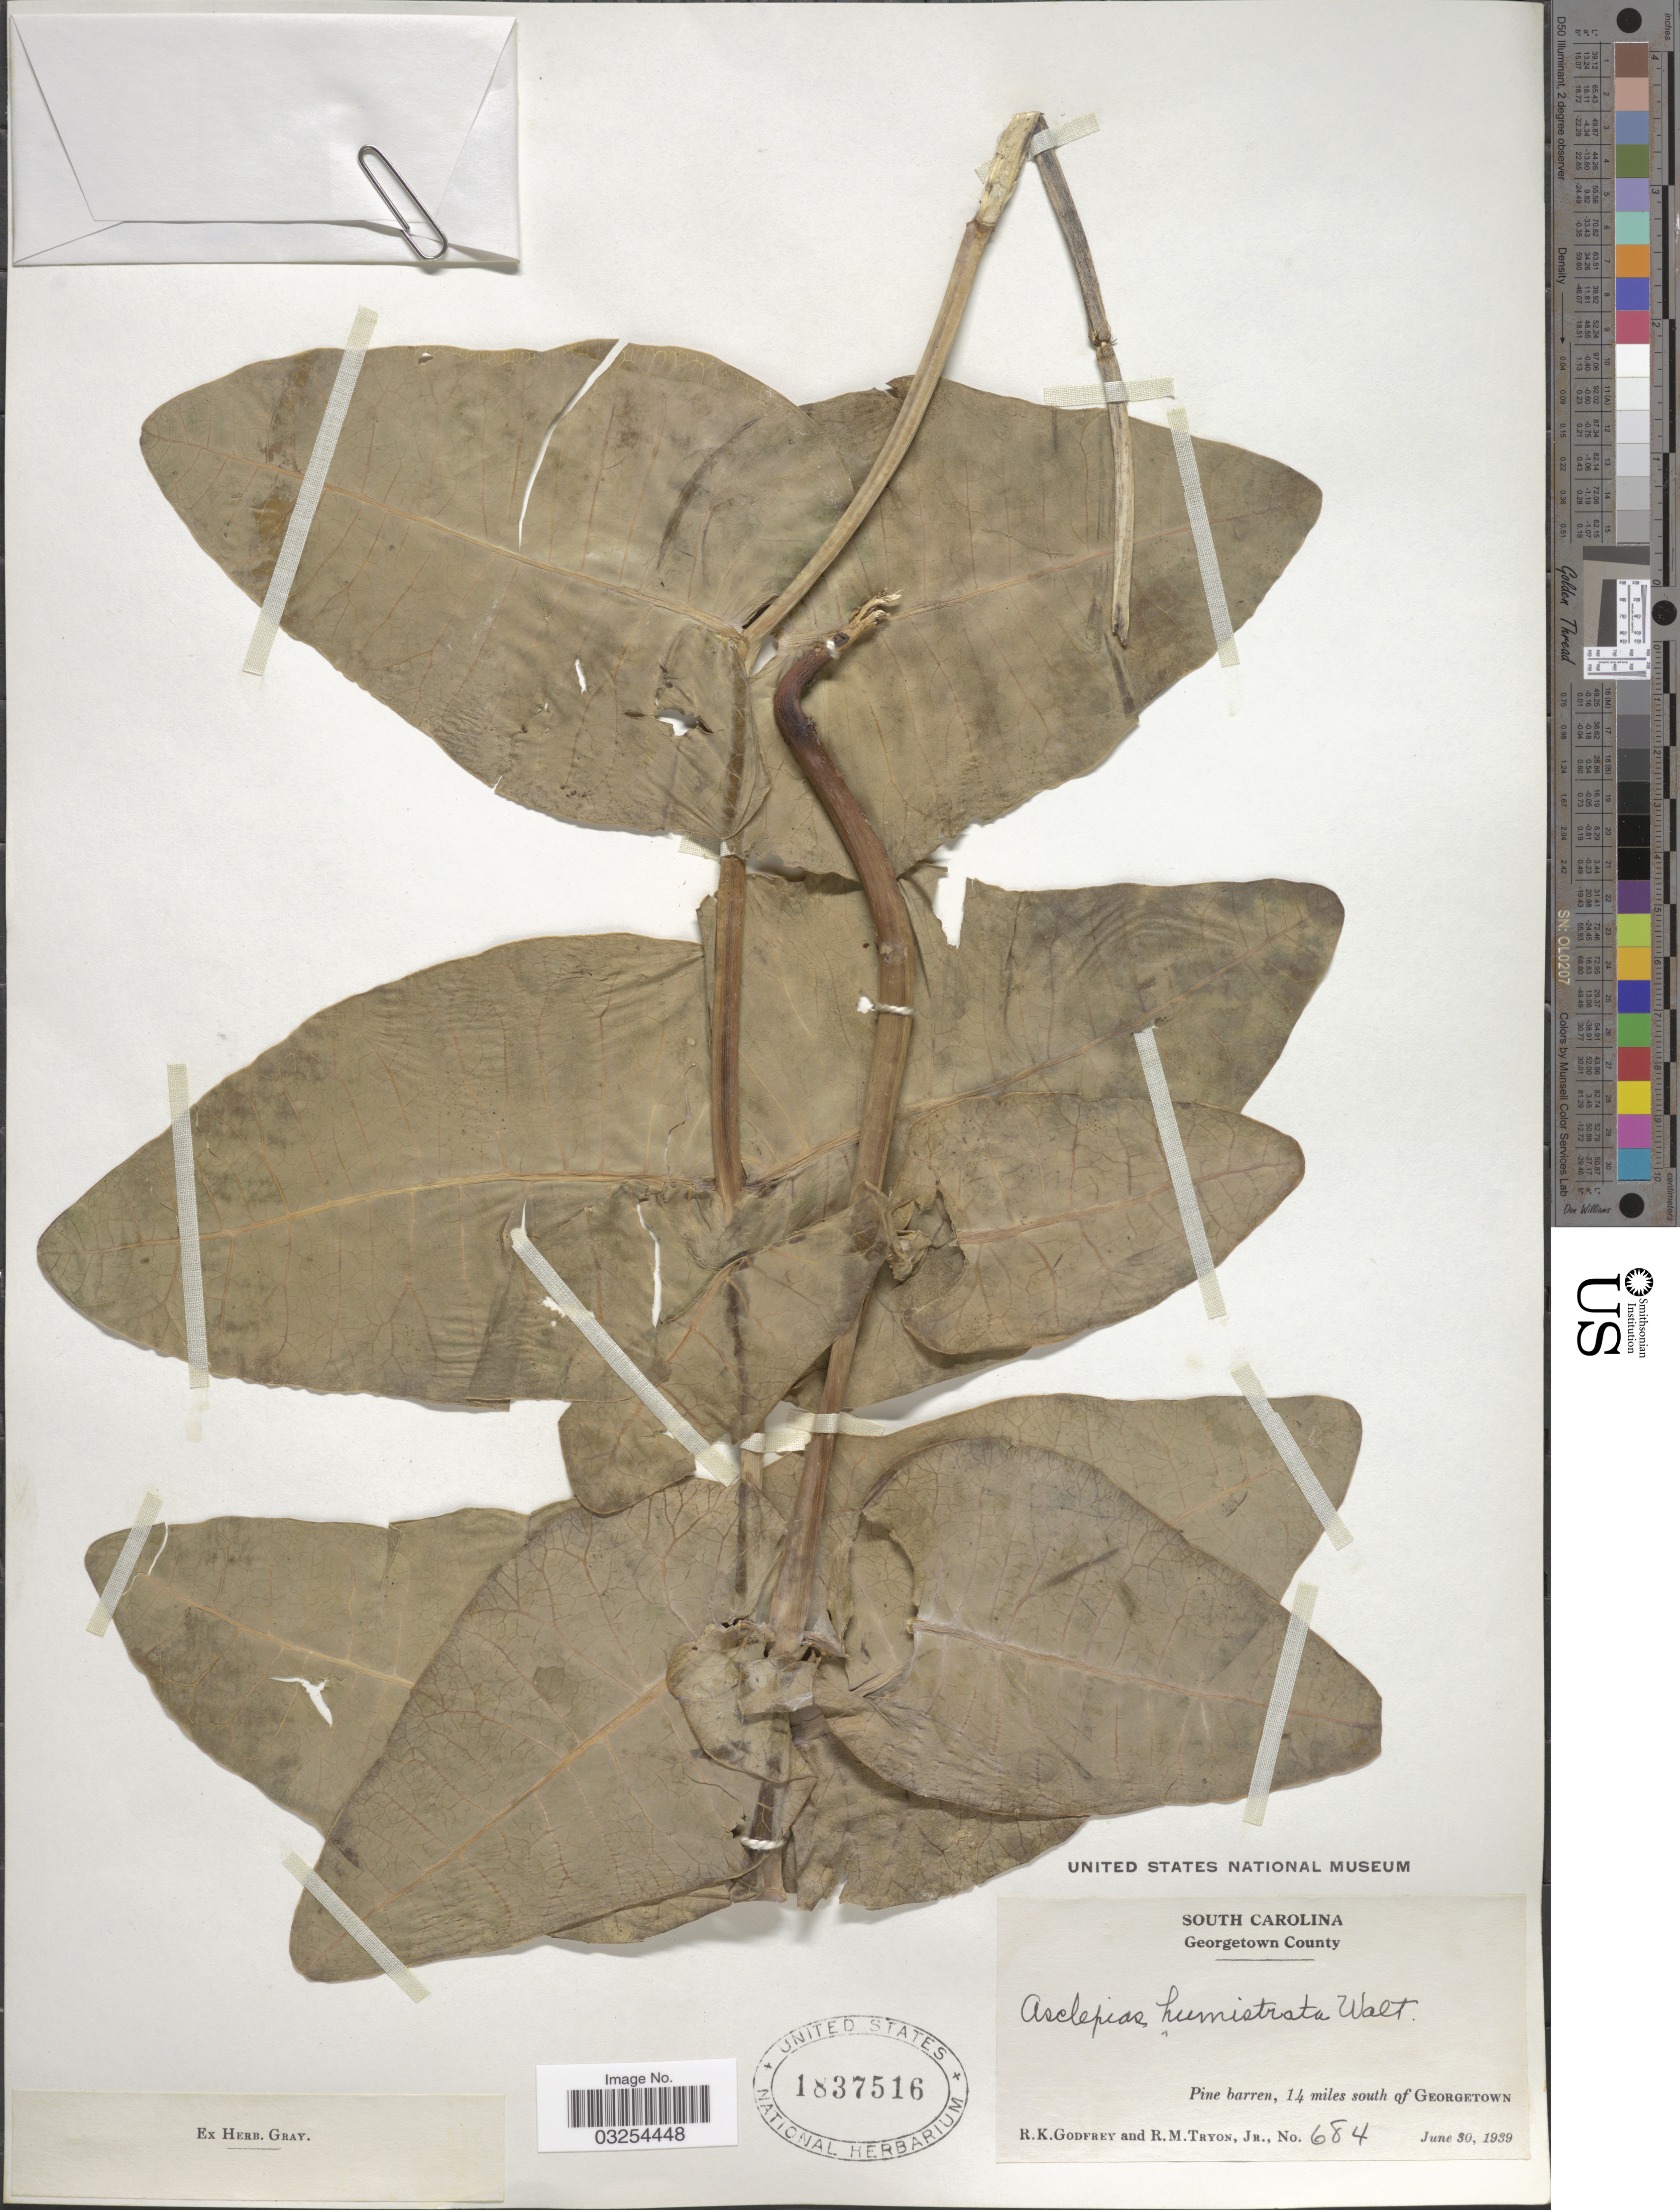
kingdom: Plantae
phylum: Tracheophyta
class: Magnoliopsida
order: Gentianales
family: Apocynaceae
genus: Asclepias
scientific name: Asclepias humistrata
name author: Walter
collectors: R. K. Godfrey & R. Tryon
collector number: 684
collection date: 1939-06-30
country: United States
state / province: South Carolina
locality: Georgetown County. Pine barren, 14 miles south of Georgetown.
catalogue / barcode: US 1837516